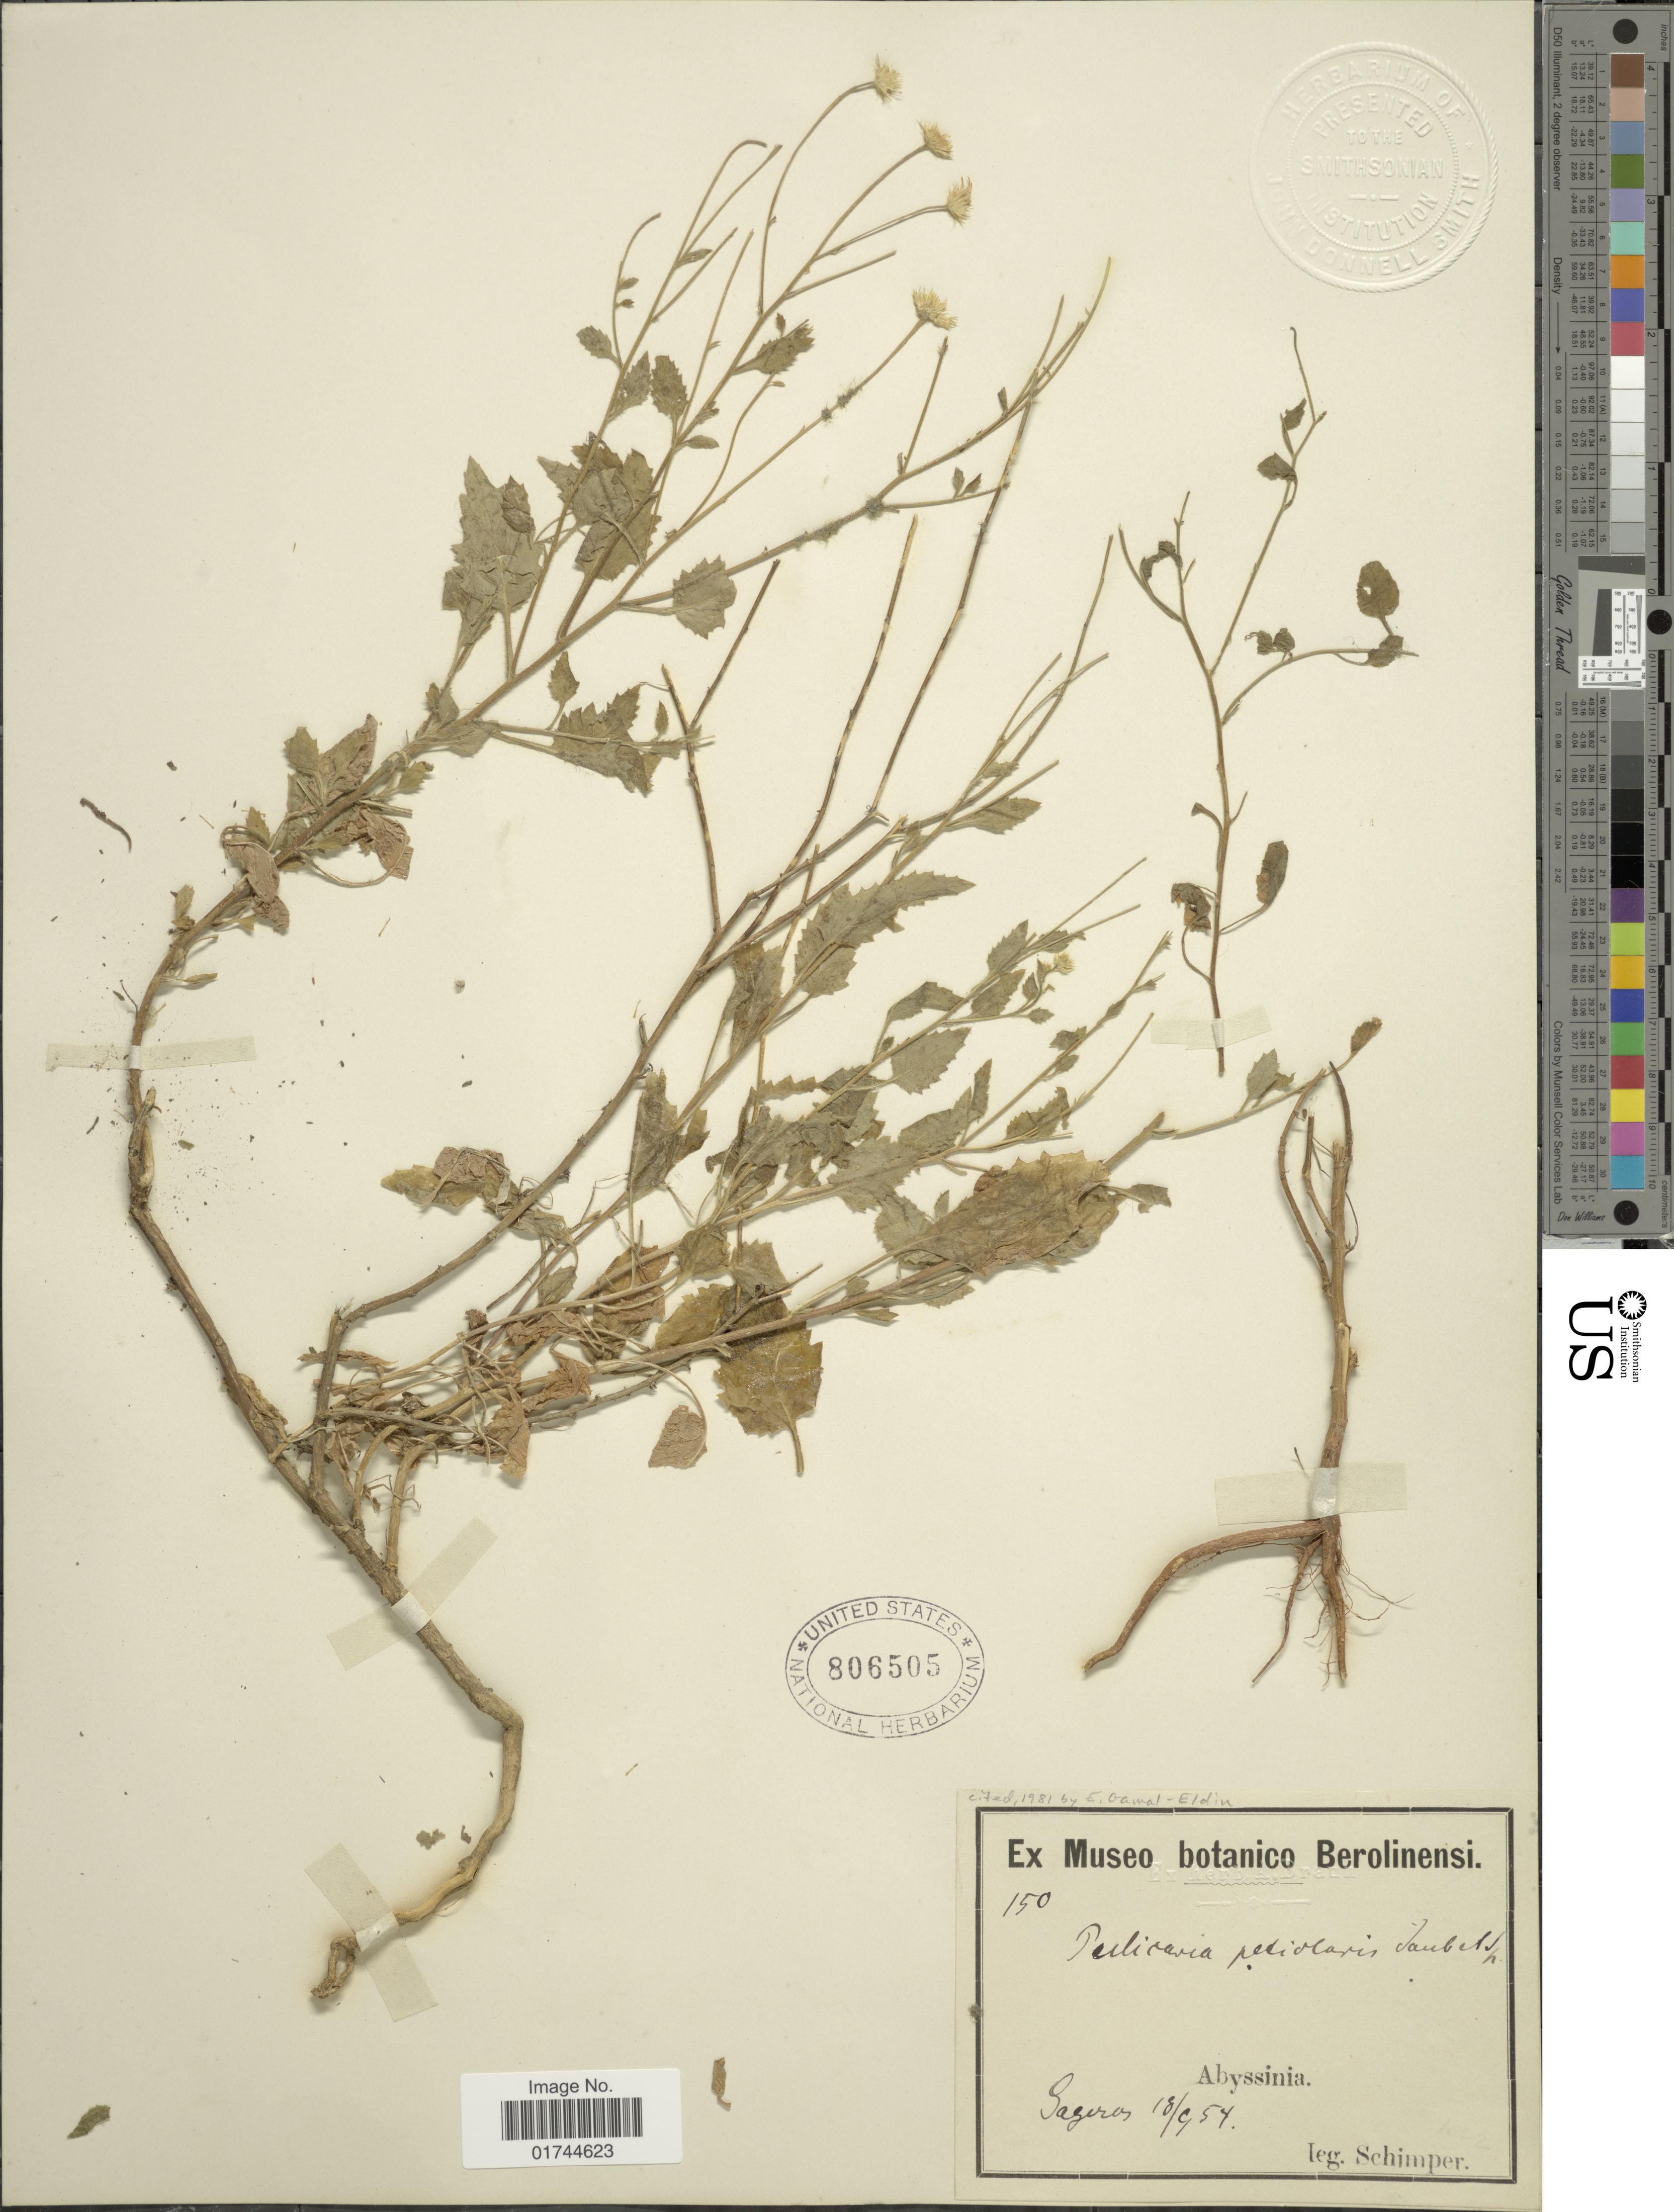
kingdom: Plantae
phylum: Tracheophyta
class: Magnoliopsida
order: Asterales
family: Asteraceae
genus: Pulicaria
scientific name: Pulicaria petiolaris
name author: Jaubert & Spach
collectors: -. Schimper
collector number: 150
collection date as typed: Transcribed d/m/y: 18/9/54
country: Eritrea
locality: Abyssinia, Lageros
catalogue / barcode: US 806505